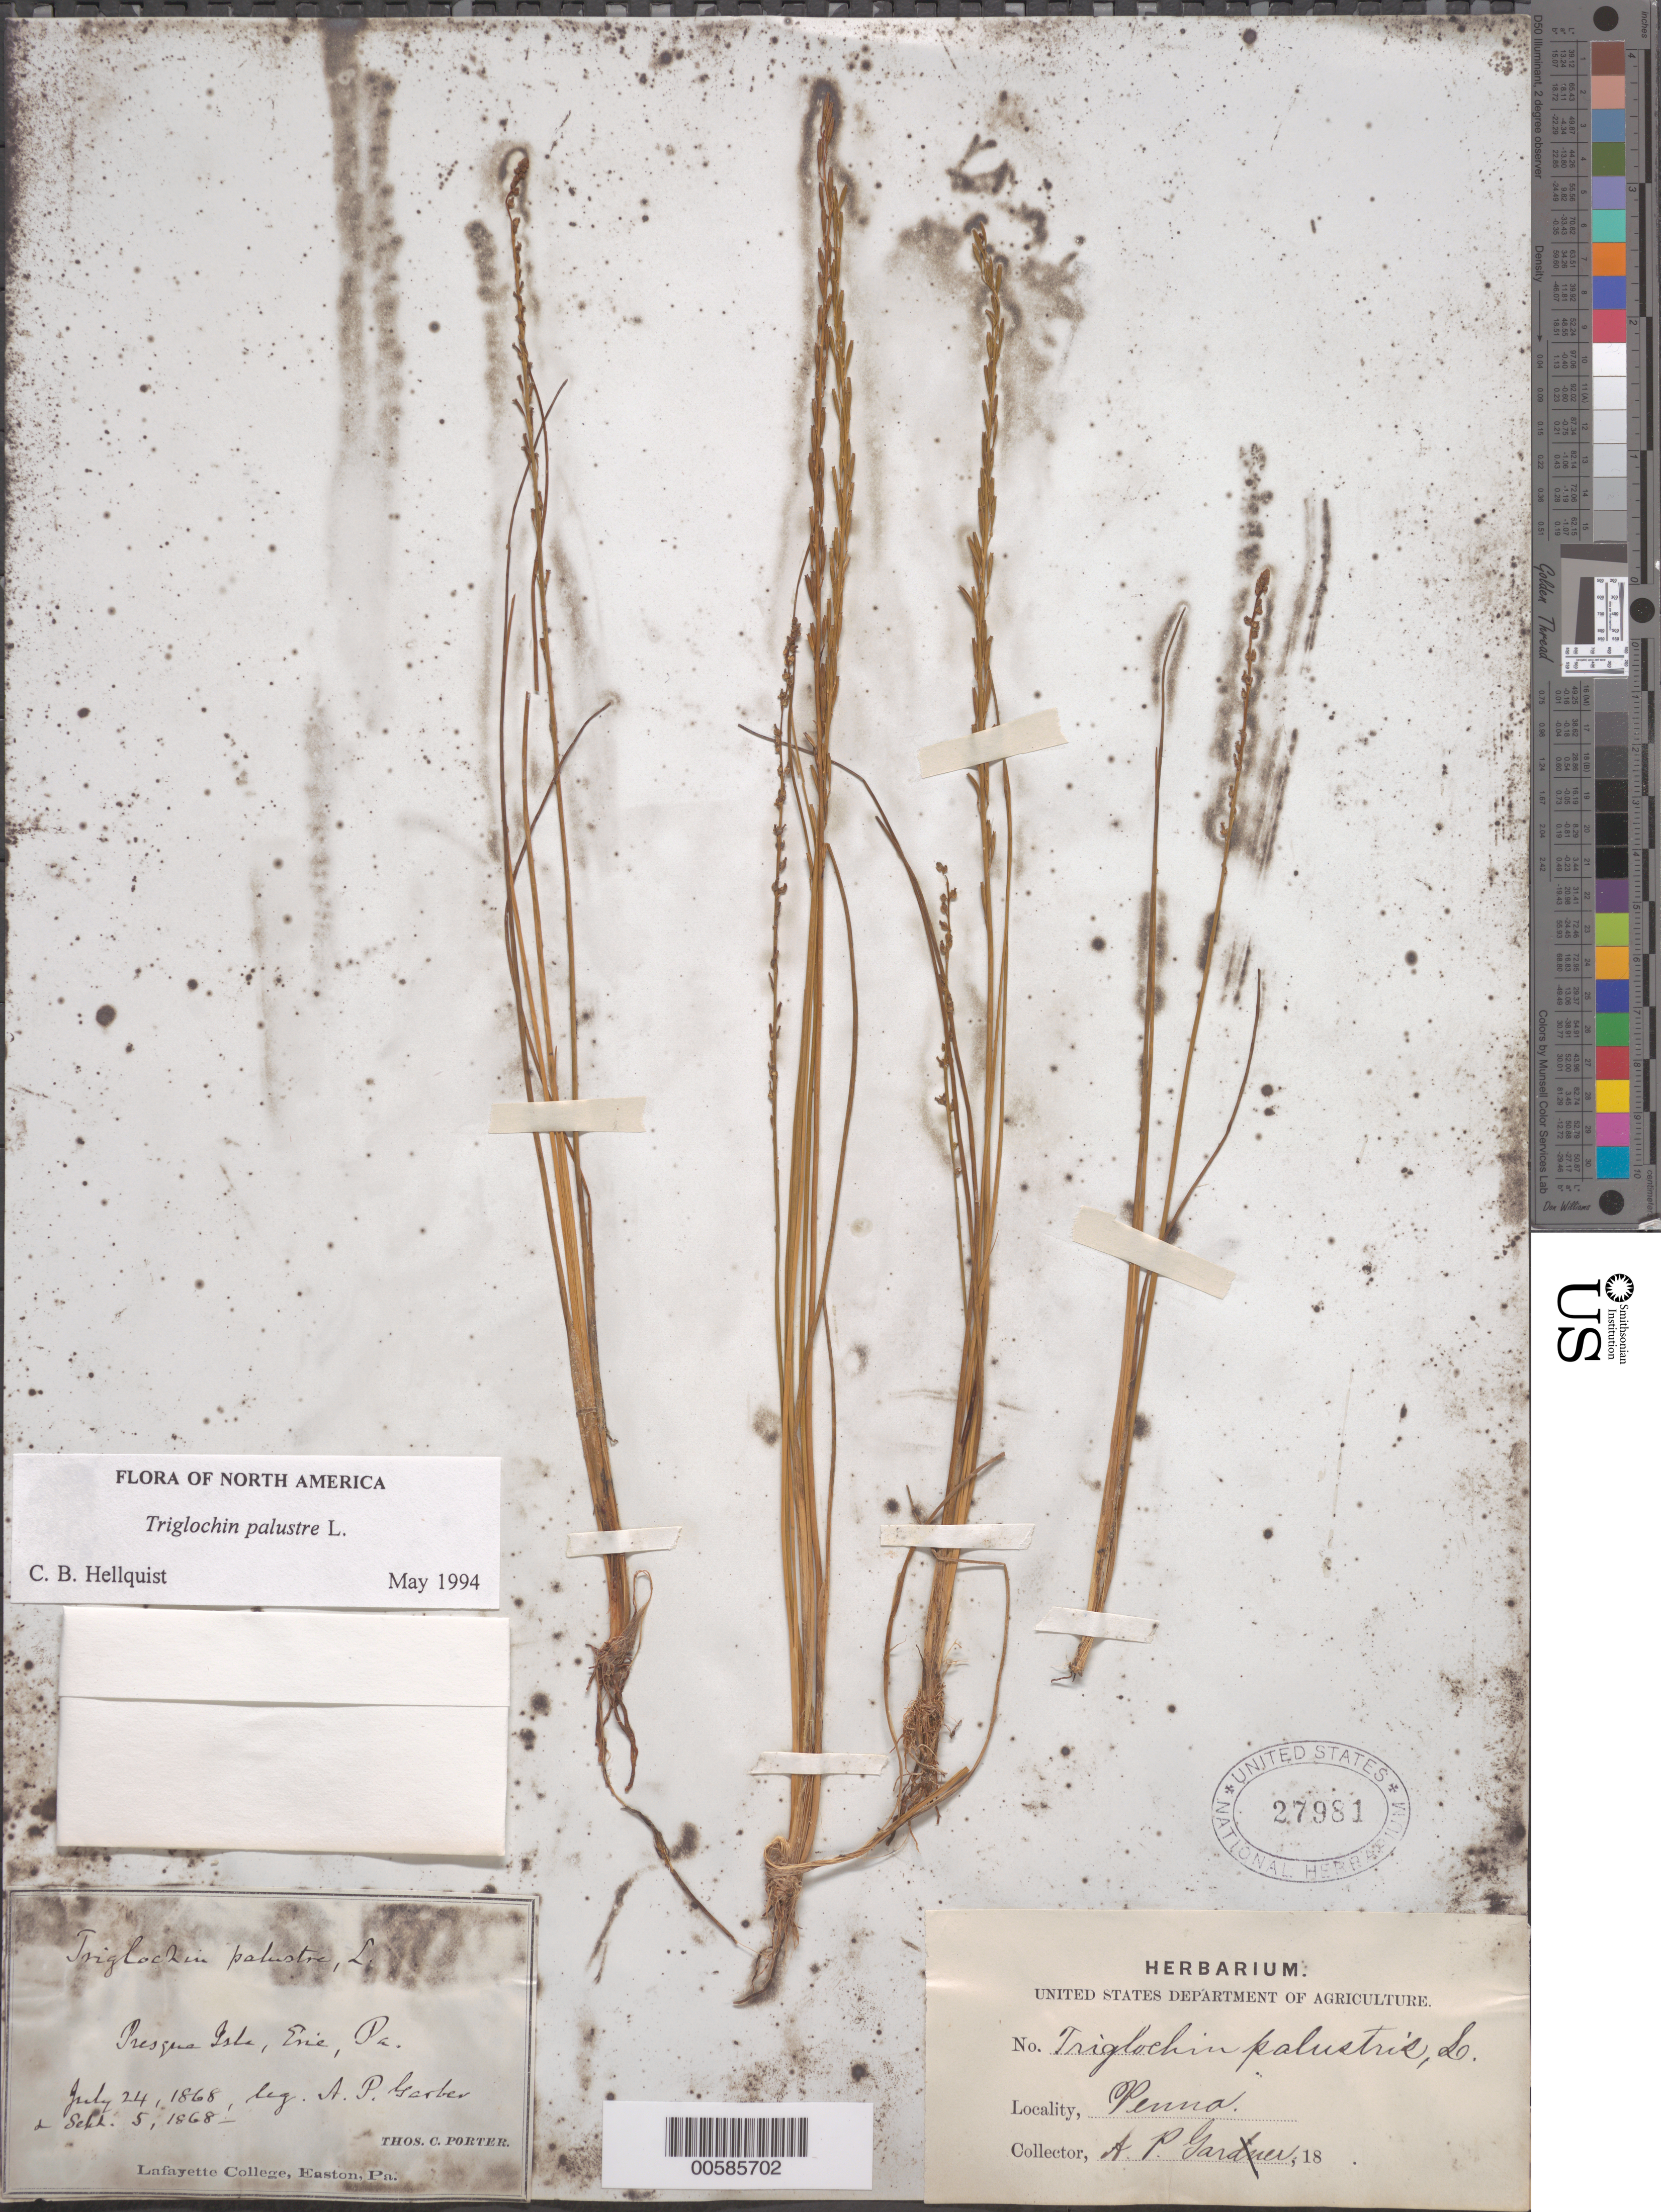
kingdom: Plantae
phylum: Tracheophyta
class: Liliopsida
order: Alismatales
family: Juncaginaceae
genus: Triglochin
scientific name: Triglochin palustris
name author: L.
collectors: T. C. Porter & A. P. Gardner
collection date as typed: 24 Jul 1868 to 05 Sep 1868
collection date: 1868-07-24/1868-09-05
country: United States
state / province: Pennsylvania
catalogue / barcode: US 27981